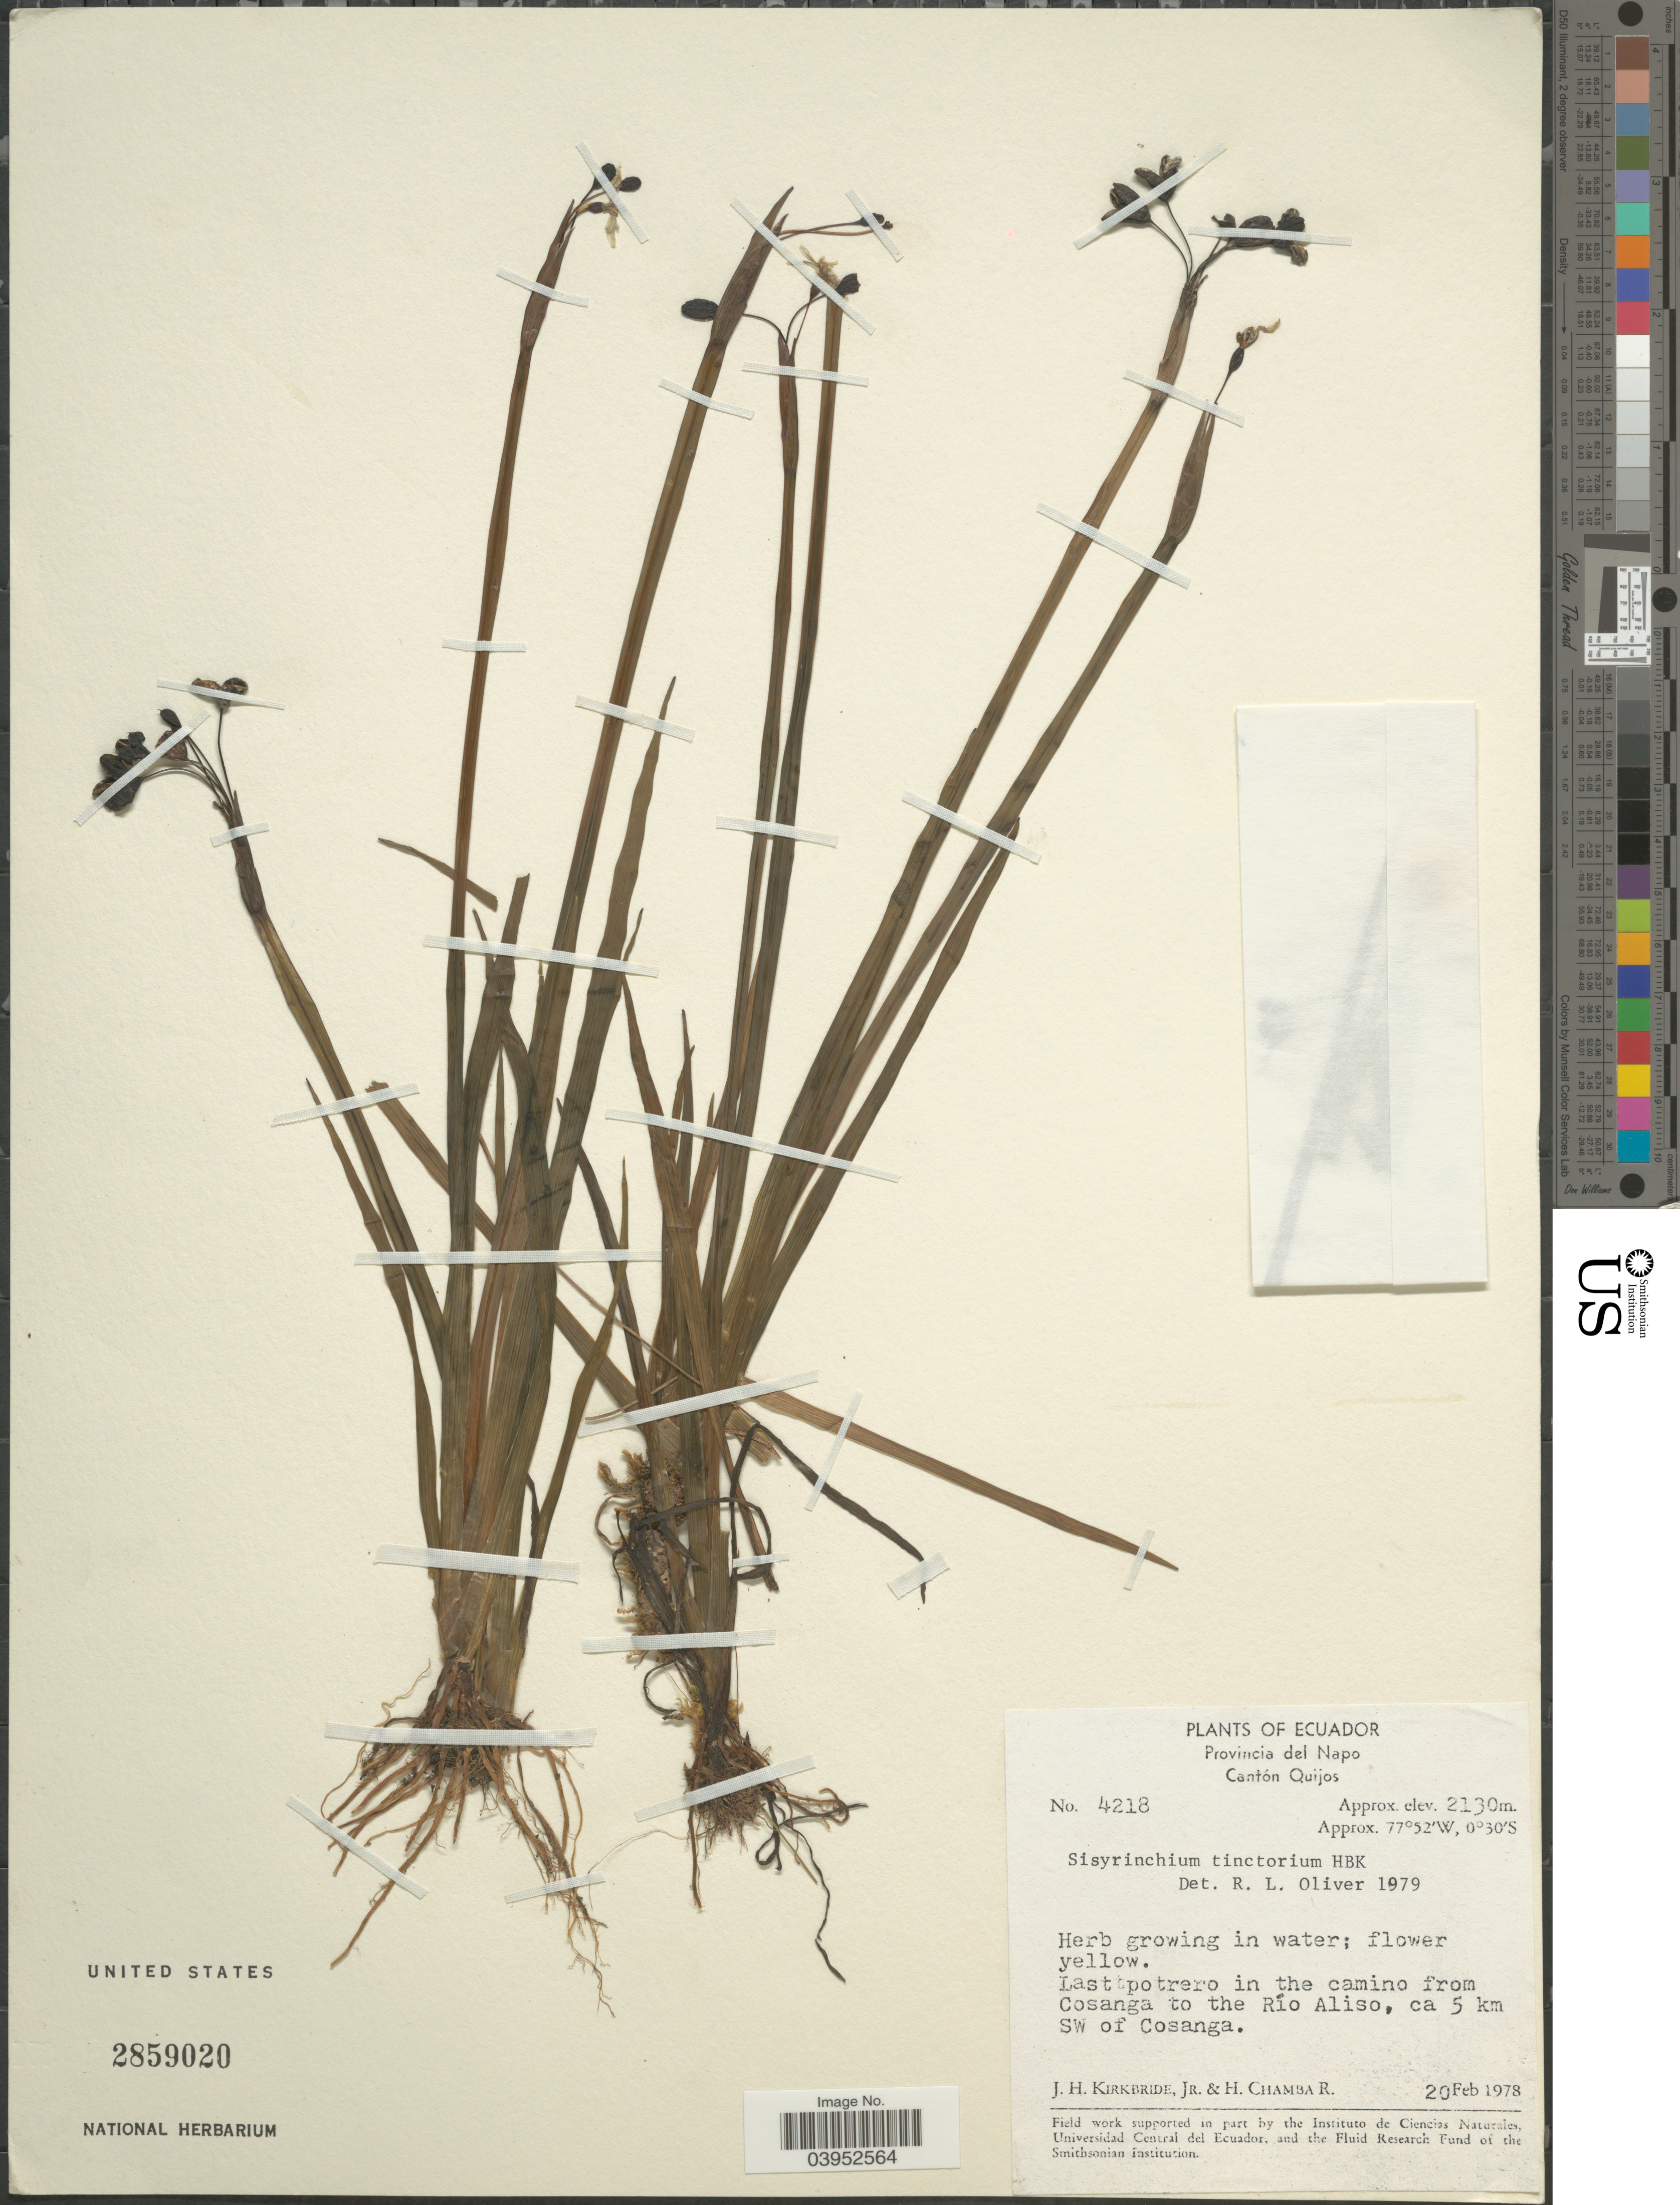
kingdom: Plantae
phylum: Tracheophyta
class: Liliopsida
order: Asparagales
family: Iridaceae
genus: Sisyrinchium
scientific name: Sisyrinchium tinctorium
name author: Kunth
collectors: J. H. Kirkbride & H. Chamba R.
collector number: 4218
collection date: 1978-02-20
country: Ecuador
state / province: Napo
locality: Cantón Quijos. Last potrero in the camino from Cosanga to the Río Aliso, ca 5 km SW of Cosanga.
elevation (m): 2130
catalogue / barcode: US 2859020